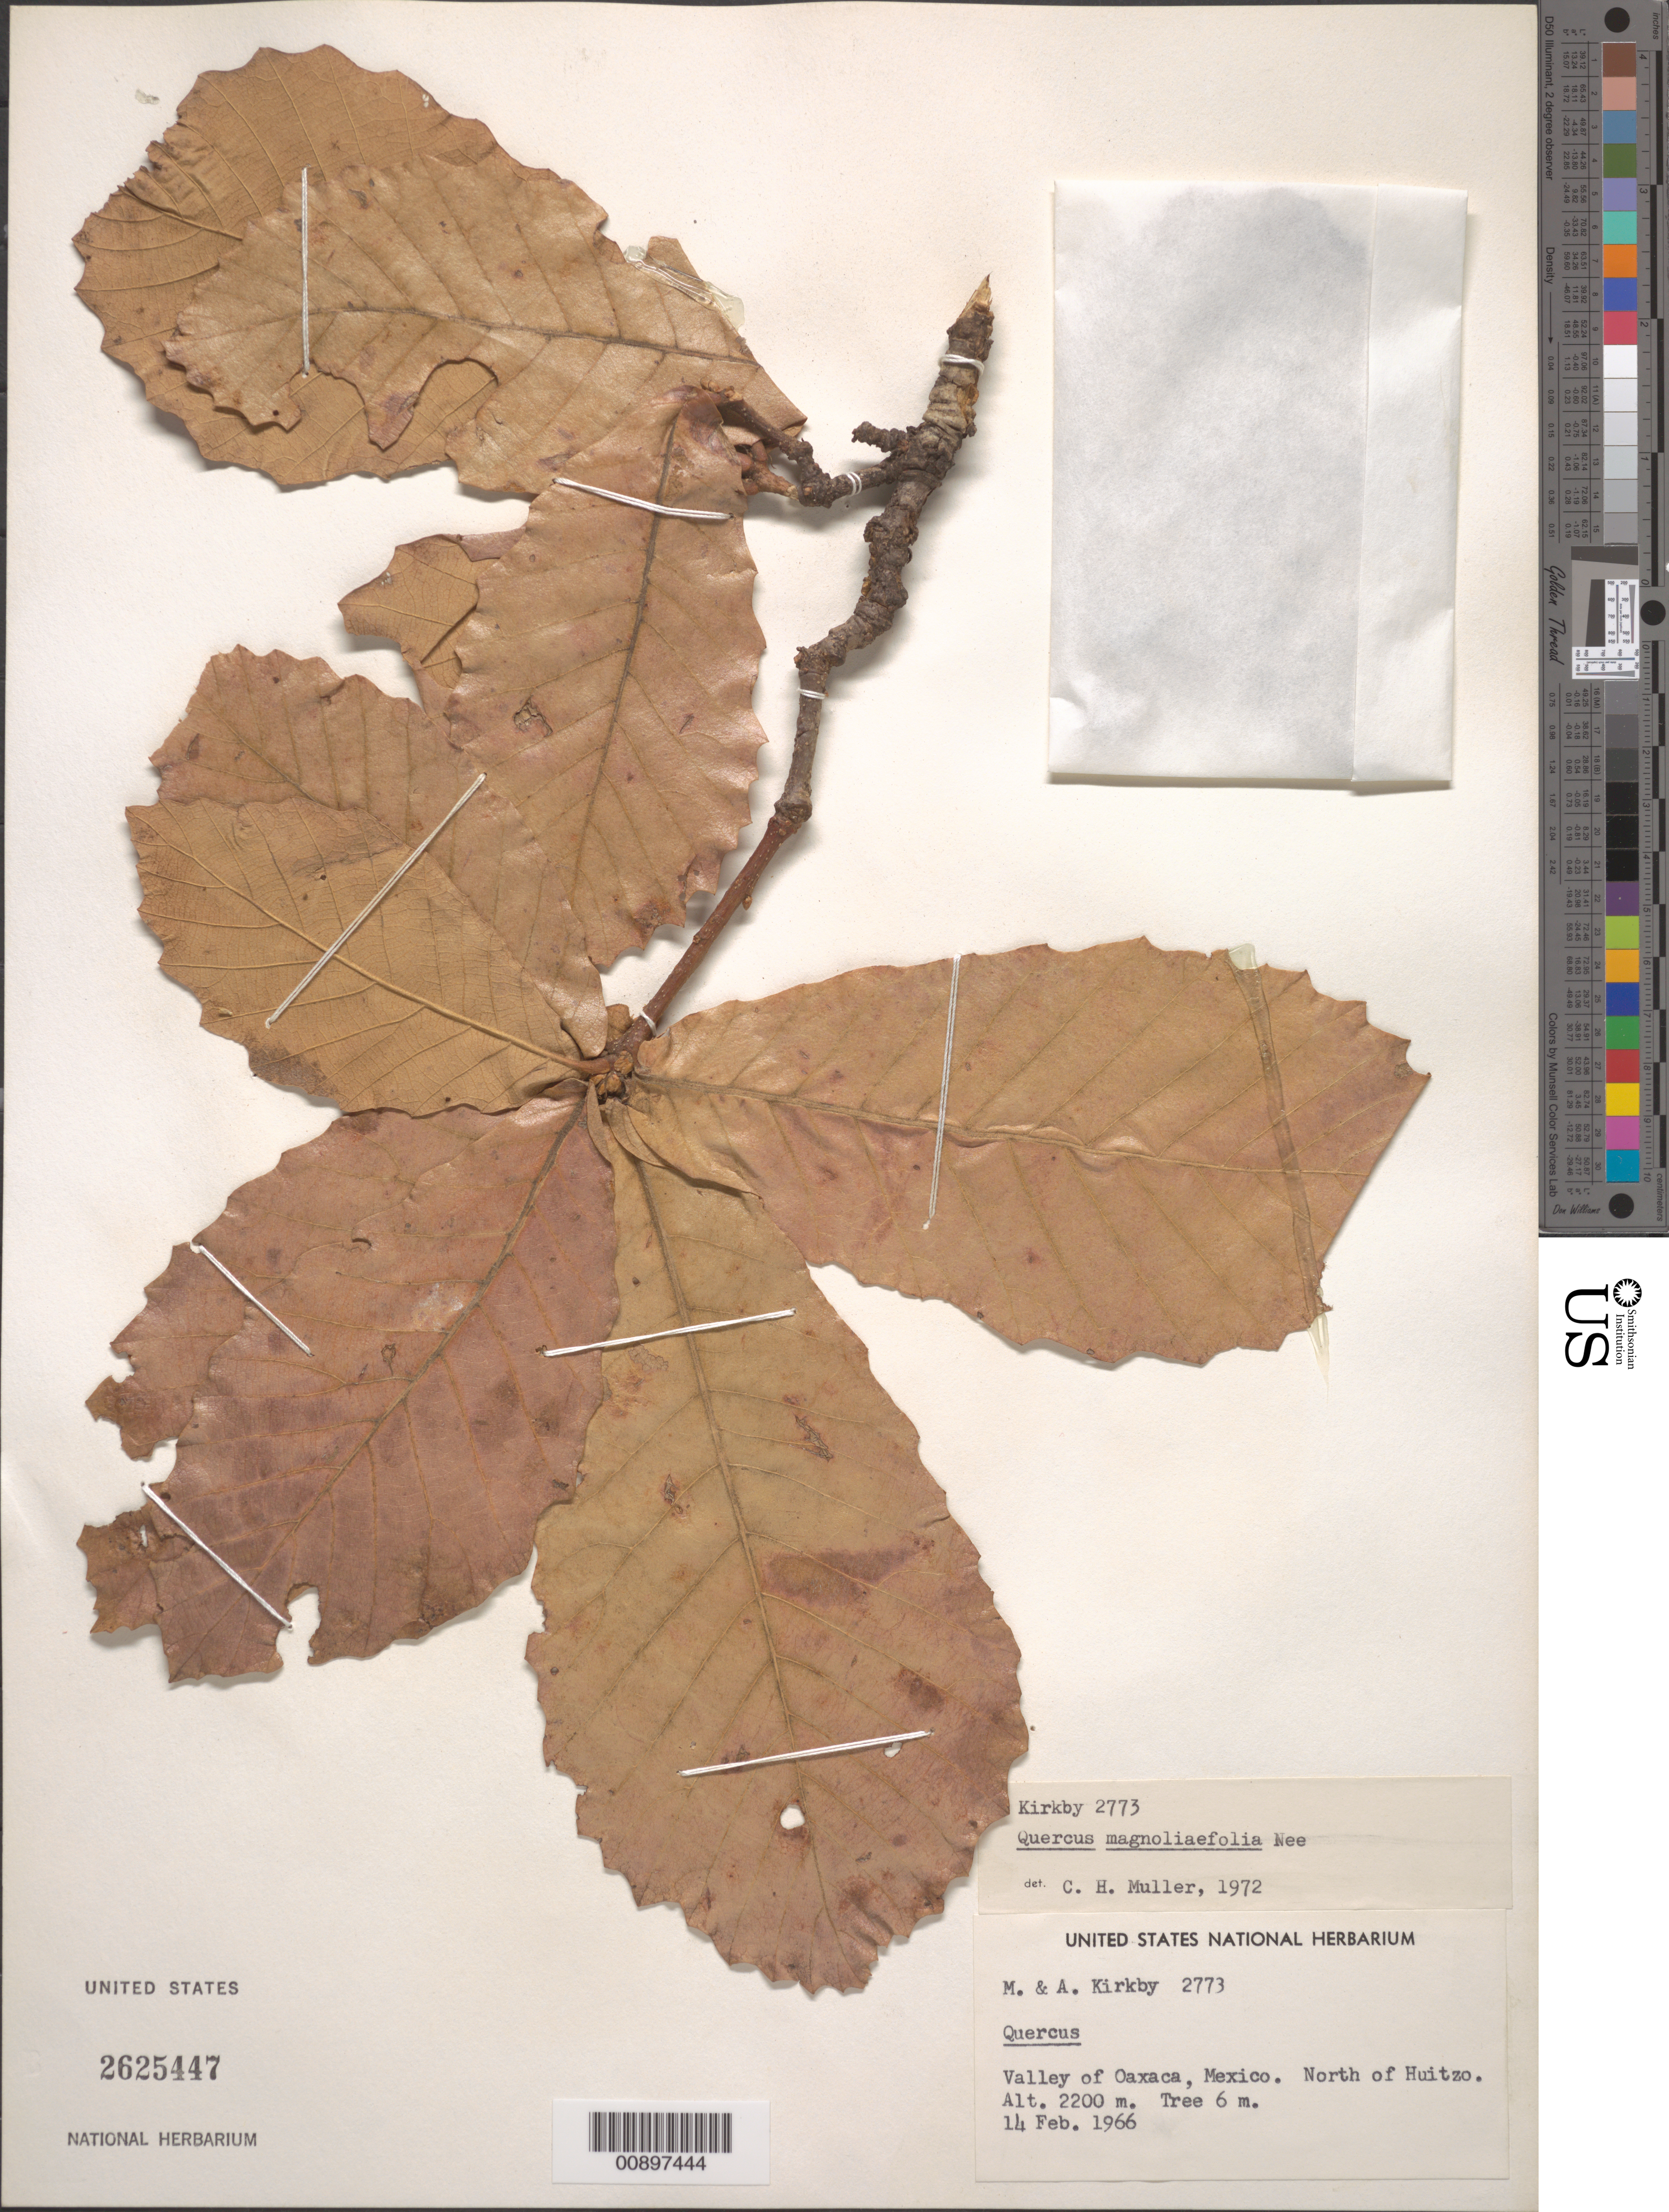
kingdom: Plantae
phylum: Tracheophyta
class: Magnoliopsida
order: Fagales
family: Fagaceae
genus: Quercus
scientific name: Quercus magnoliifolia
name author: Née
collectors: Kirkby, M. & A. Kirkby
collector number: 2773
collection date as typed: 14 Feb 1966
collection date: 1966-02-14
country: Mexico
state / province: Oaxaca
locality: Valley of Oaxaca: North of Huitzo.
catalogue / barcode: US 2625447